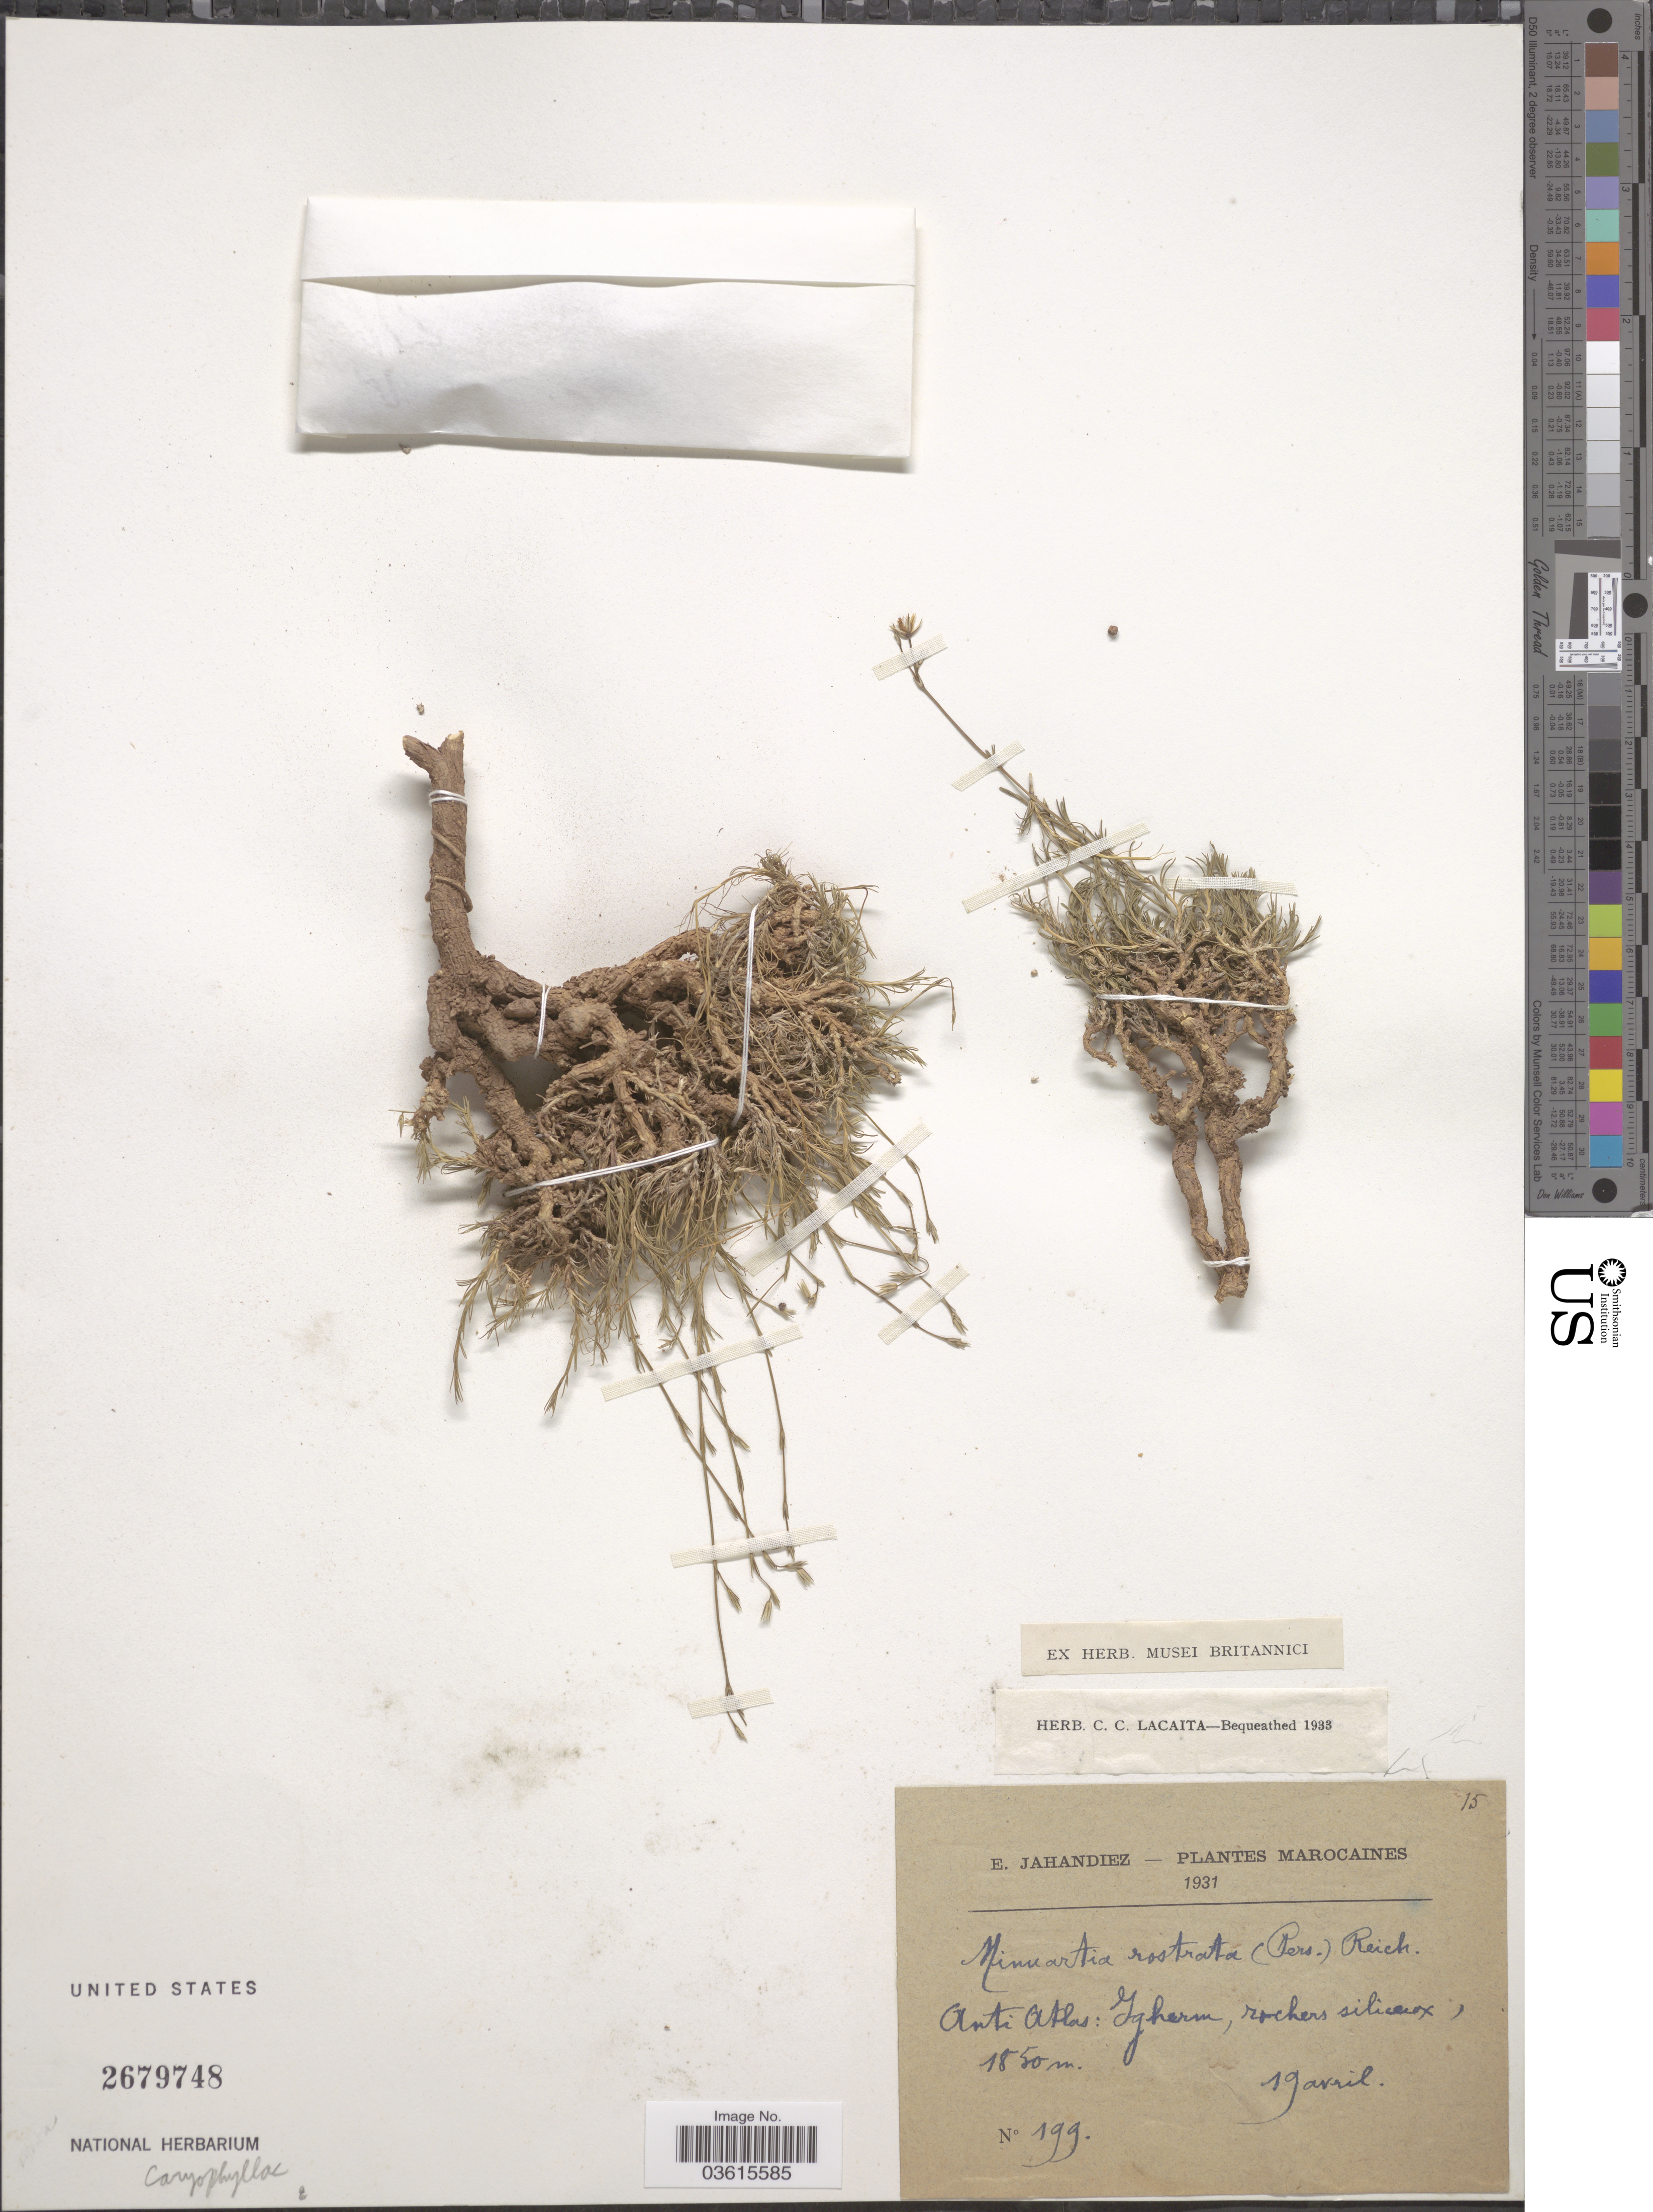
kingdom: Plantae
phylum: Tracheophyta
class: Magnoliopsida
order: Caryophyllales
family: Caryophyllaceae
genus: Arenaria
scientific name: Arenaria rostrata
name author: (Pers.) Pers. & Schleich.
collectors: É. Jahandiez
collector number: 199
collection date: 1931-04-19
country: Morocco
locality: Marocaines. Anti Atlas: Igherm, rochers siliceux.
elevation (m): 1850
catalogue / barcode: US 2679748